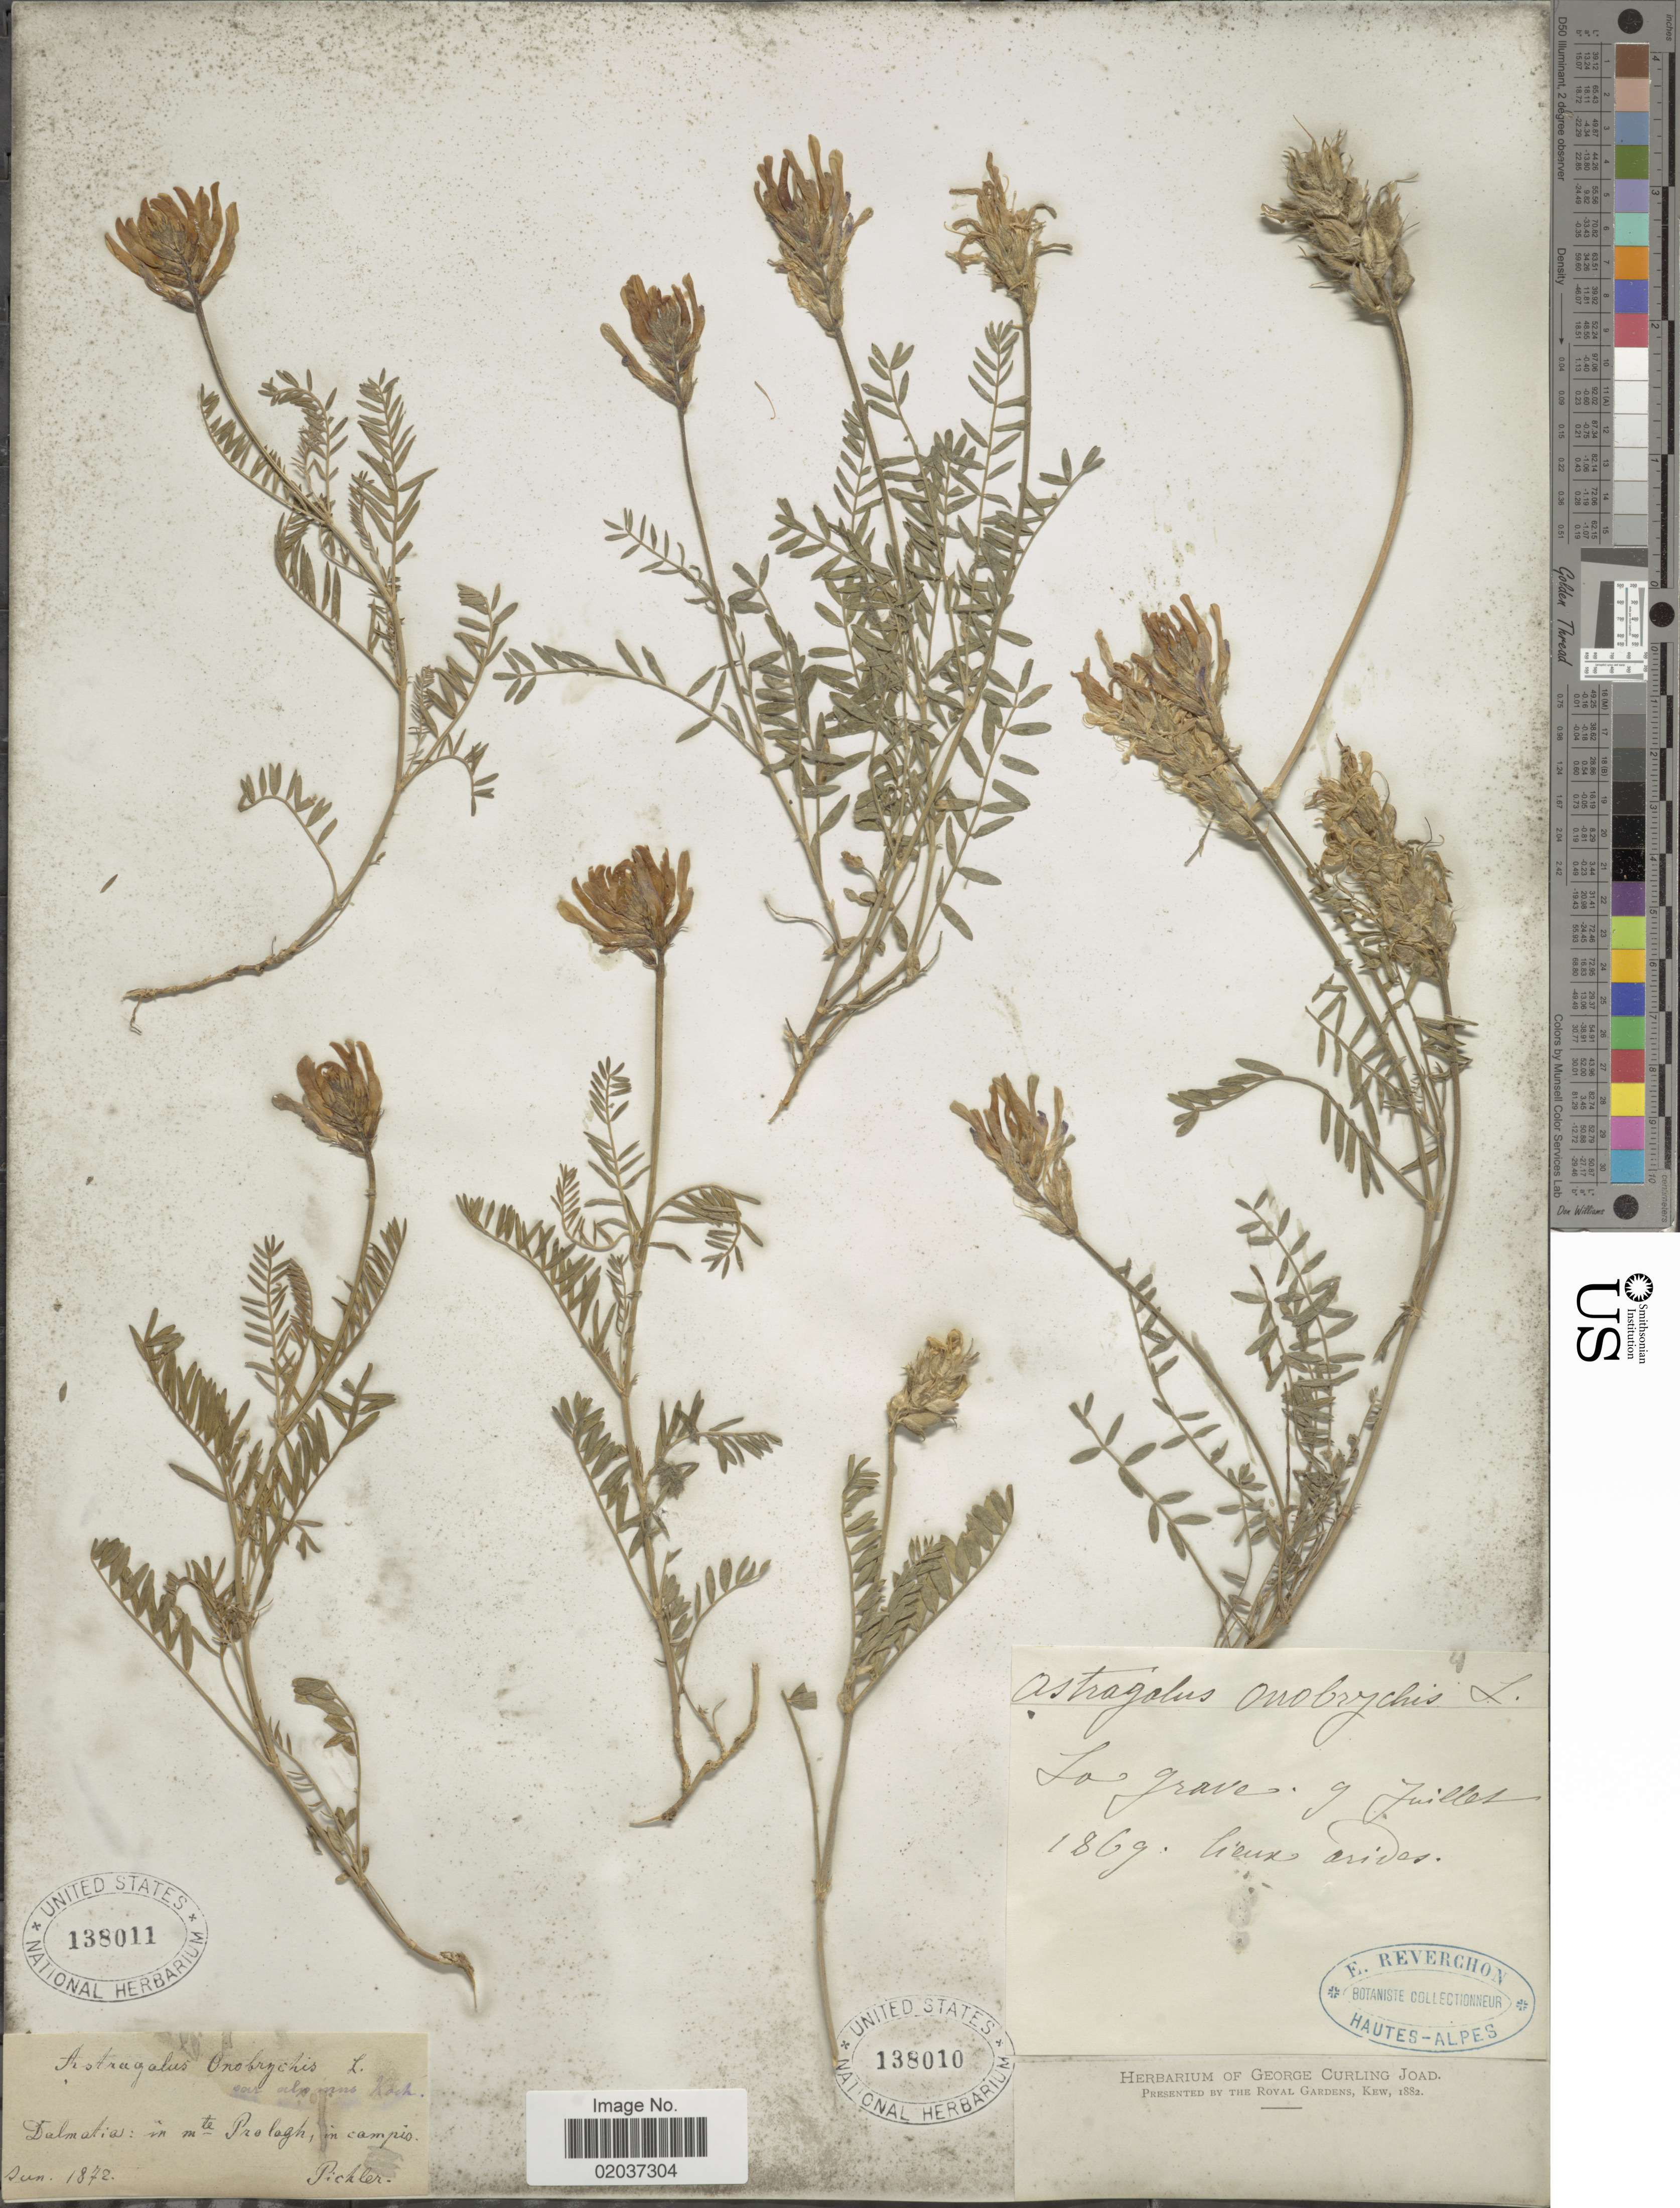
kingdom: Plantae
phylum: Tracheophyta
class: Magnoliopsida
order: Fabales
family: Fabaceae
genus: Astragalus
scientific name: Astragalus onobrychis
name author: L.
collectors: Pichler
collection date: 1872-06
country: Croatia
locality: Dalmatia: in Mte Prologh, in campino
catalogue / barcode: US 138011